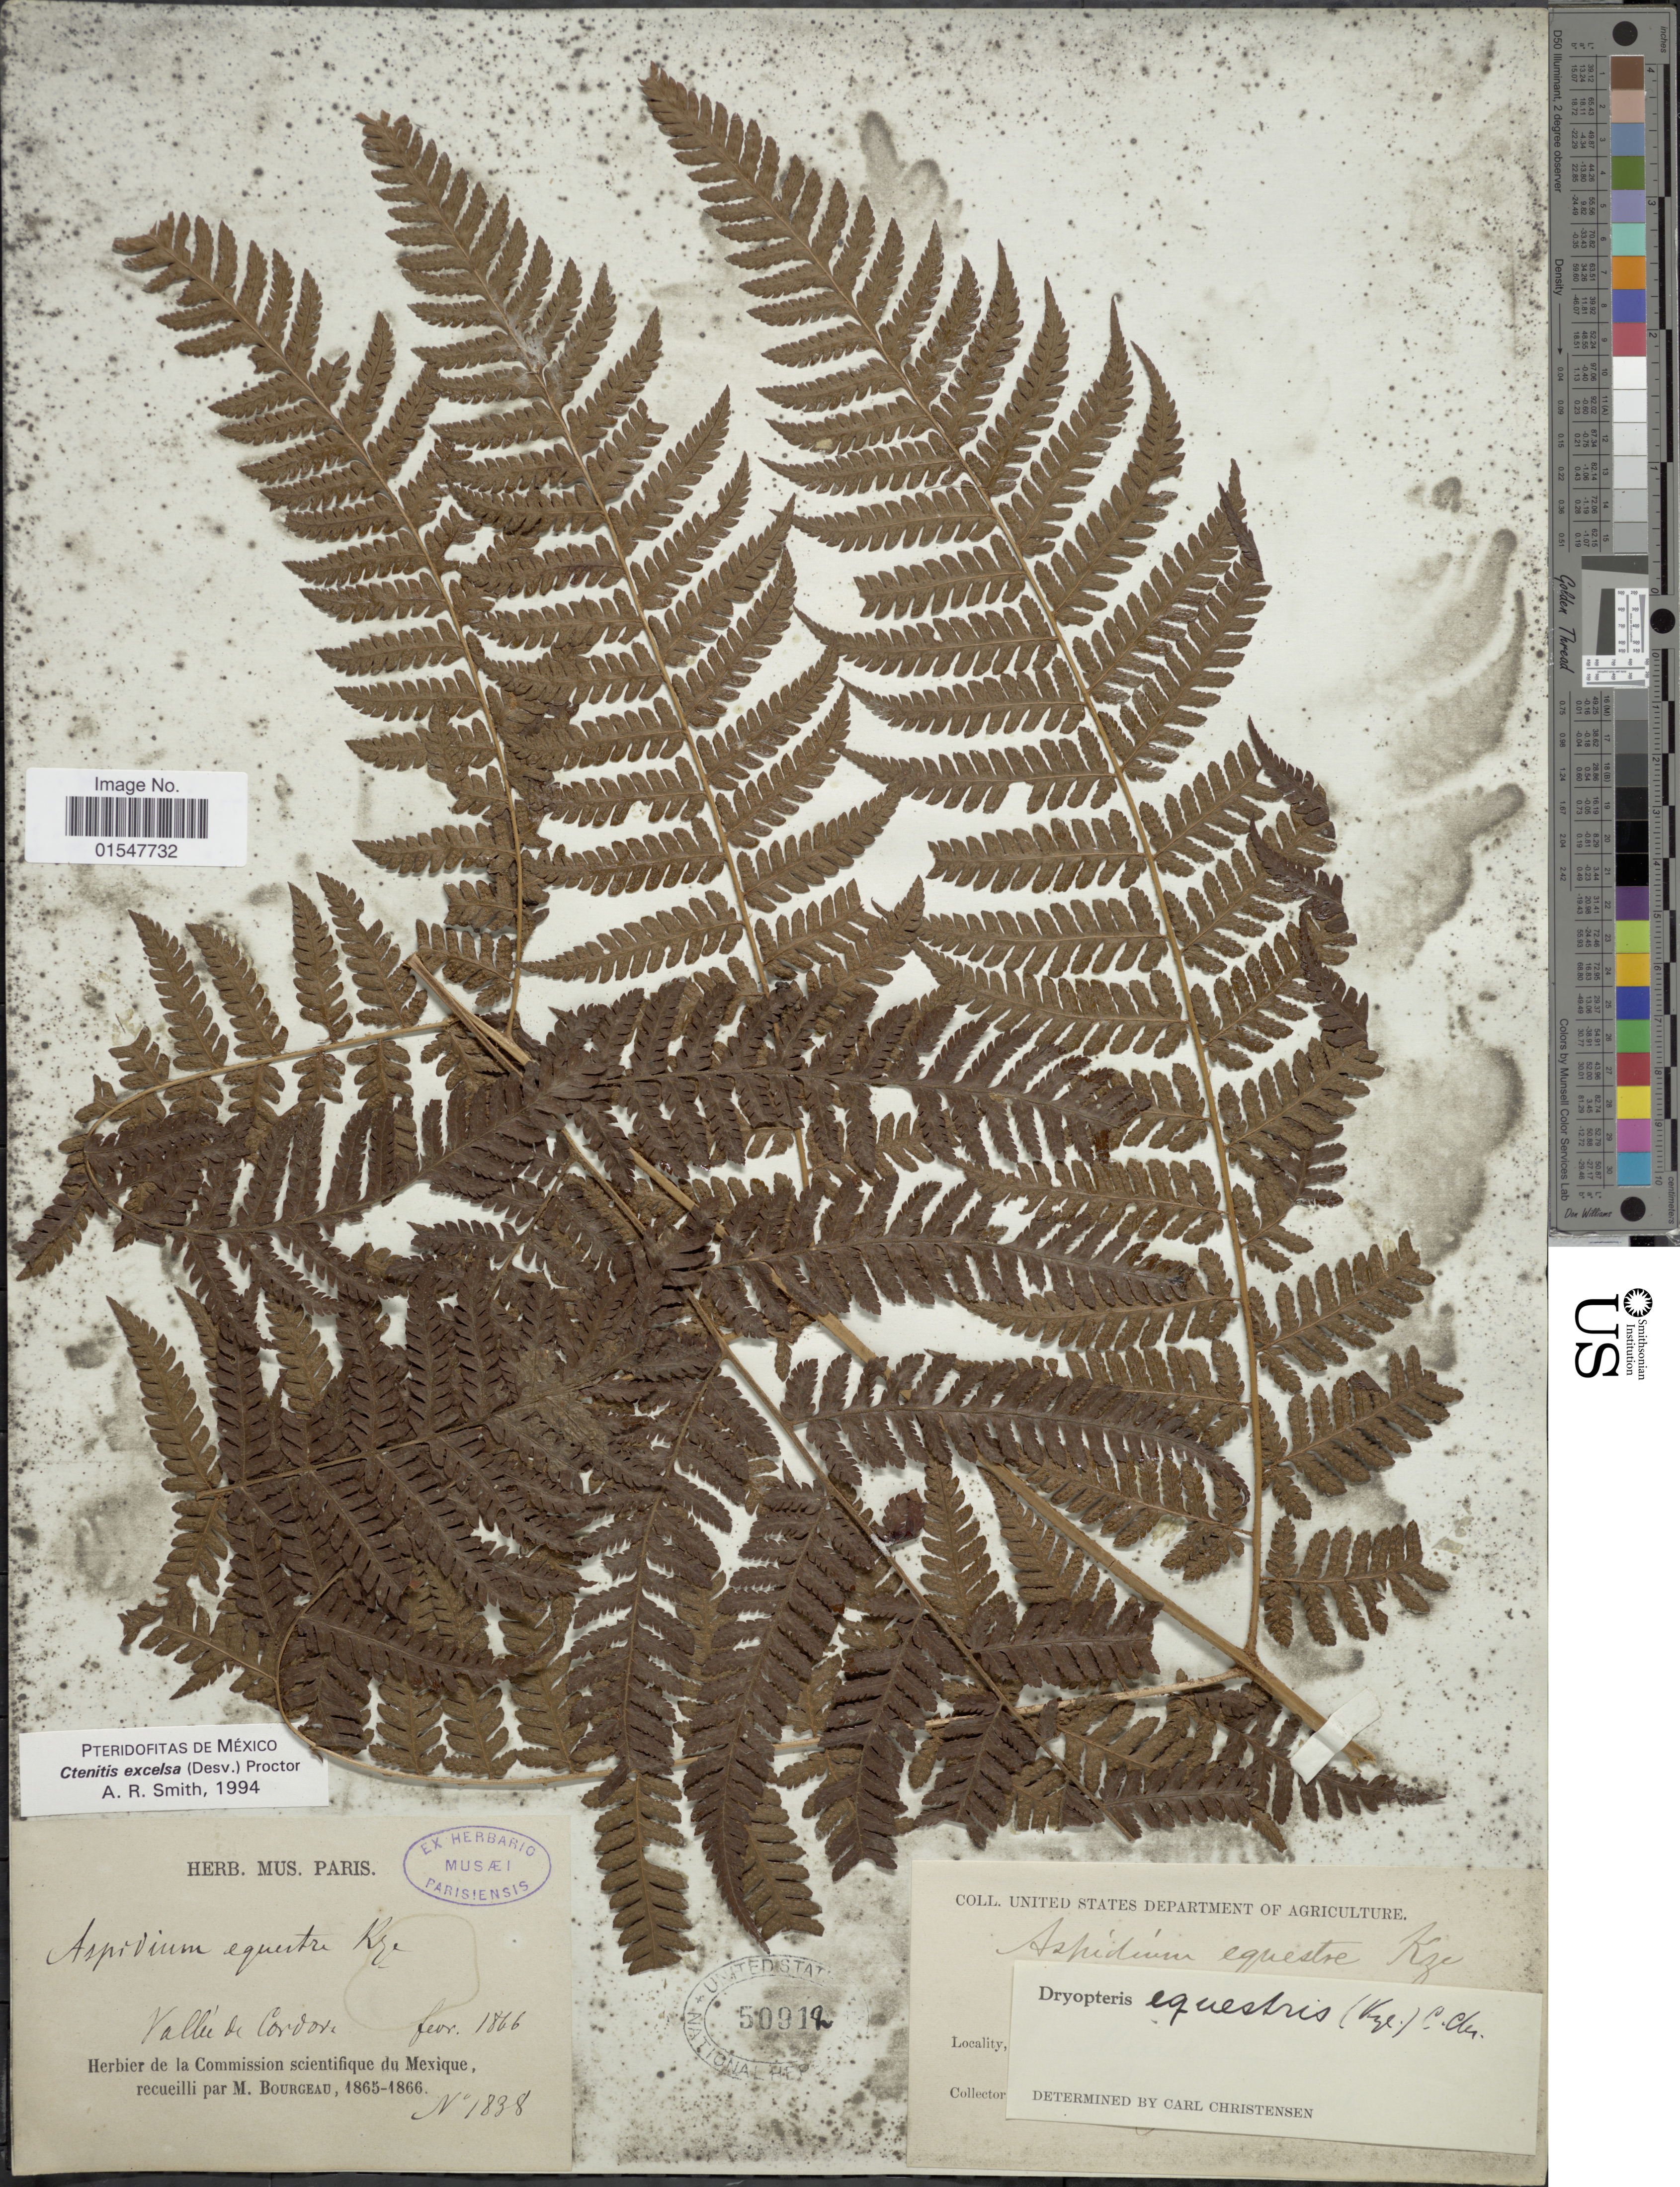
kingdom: Plantae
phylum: Tracheophyta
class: Polypodiopsida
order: Polypodiales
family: Dryopteridaceae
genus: Ctenitis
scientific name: Ctenitis excelsa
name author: (Desv.) Proctor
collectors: M. Bourgeau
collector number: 1838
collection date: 1866-02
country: Mexico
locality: Vallée de Cordova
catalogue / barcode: US 50912